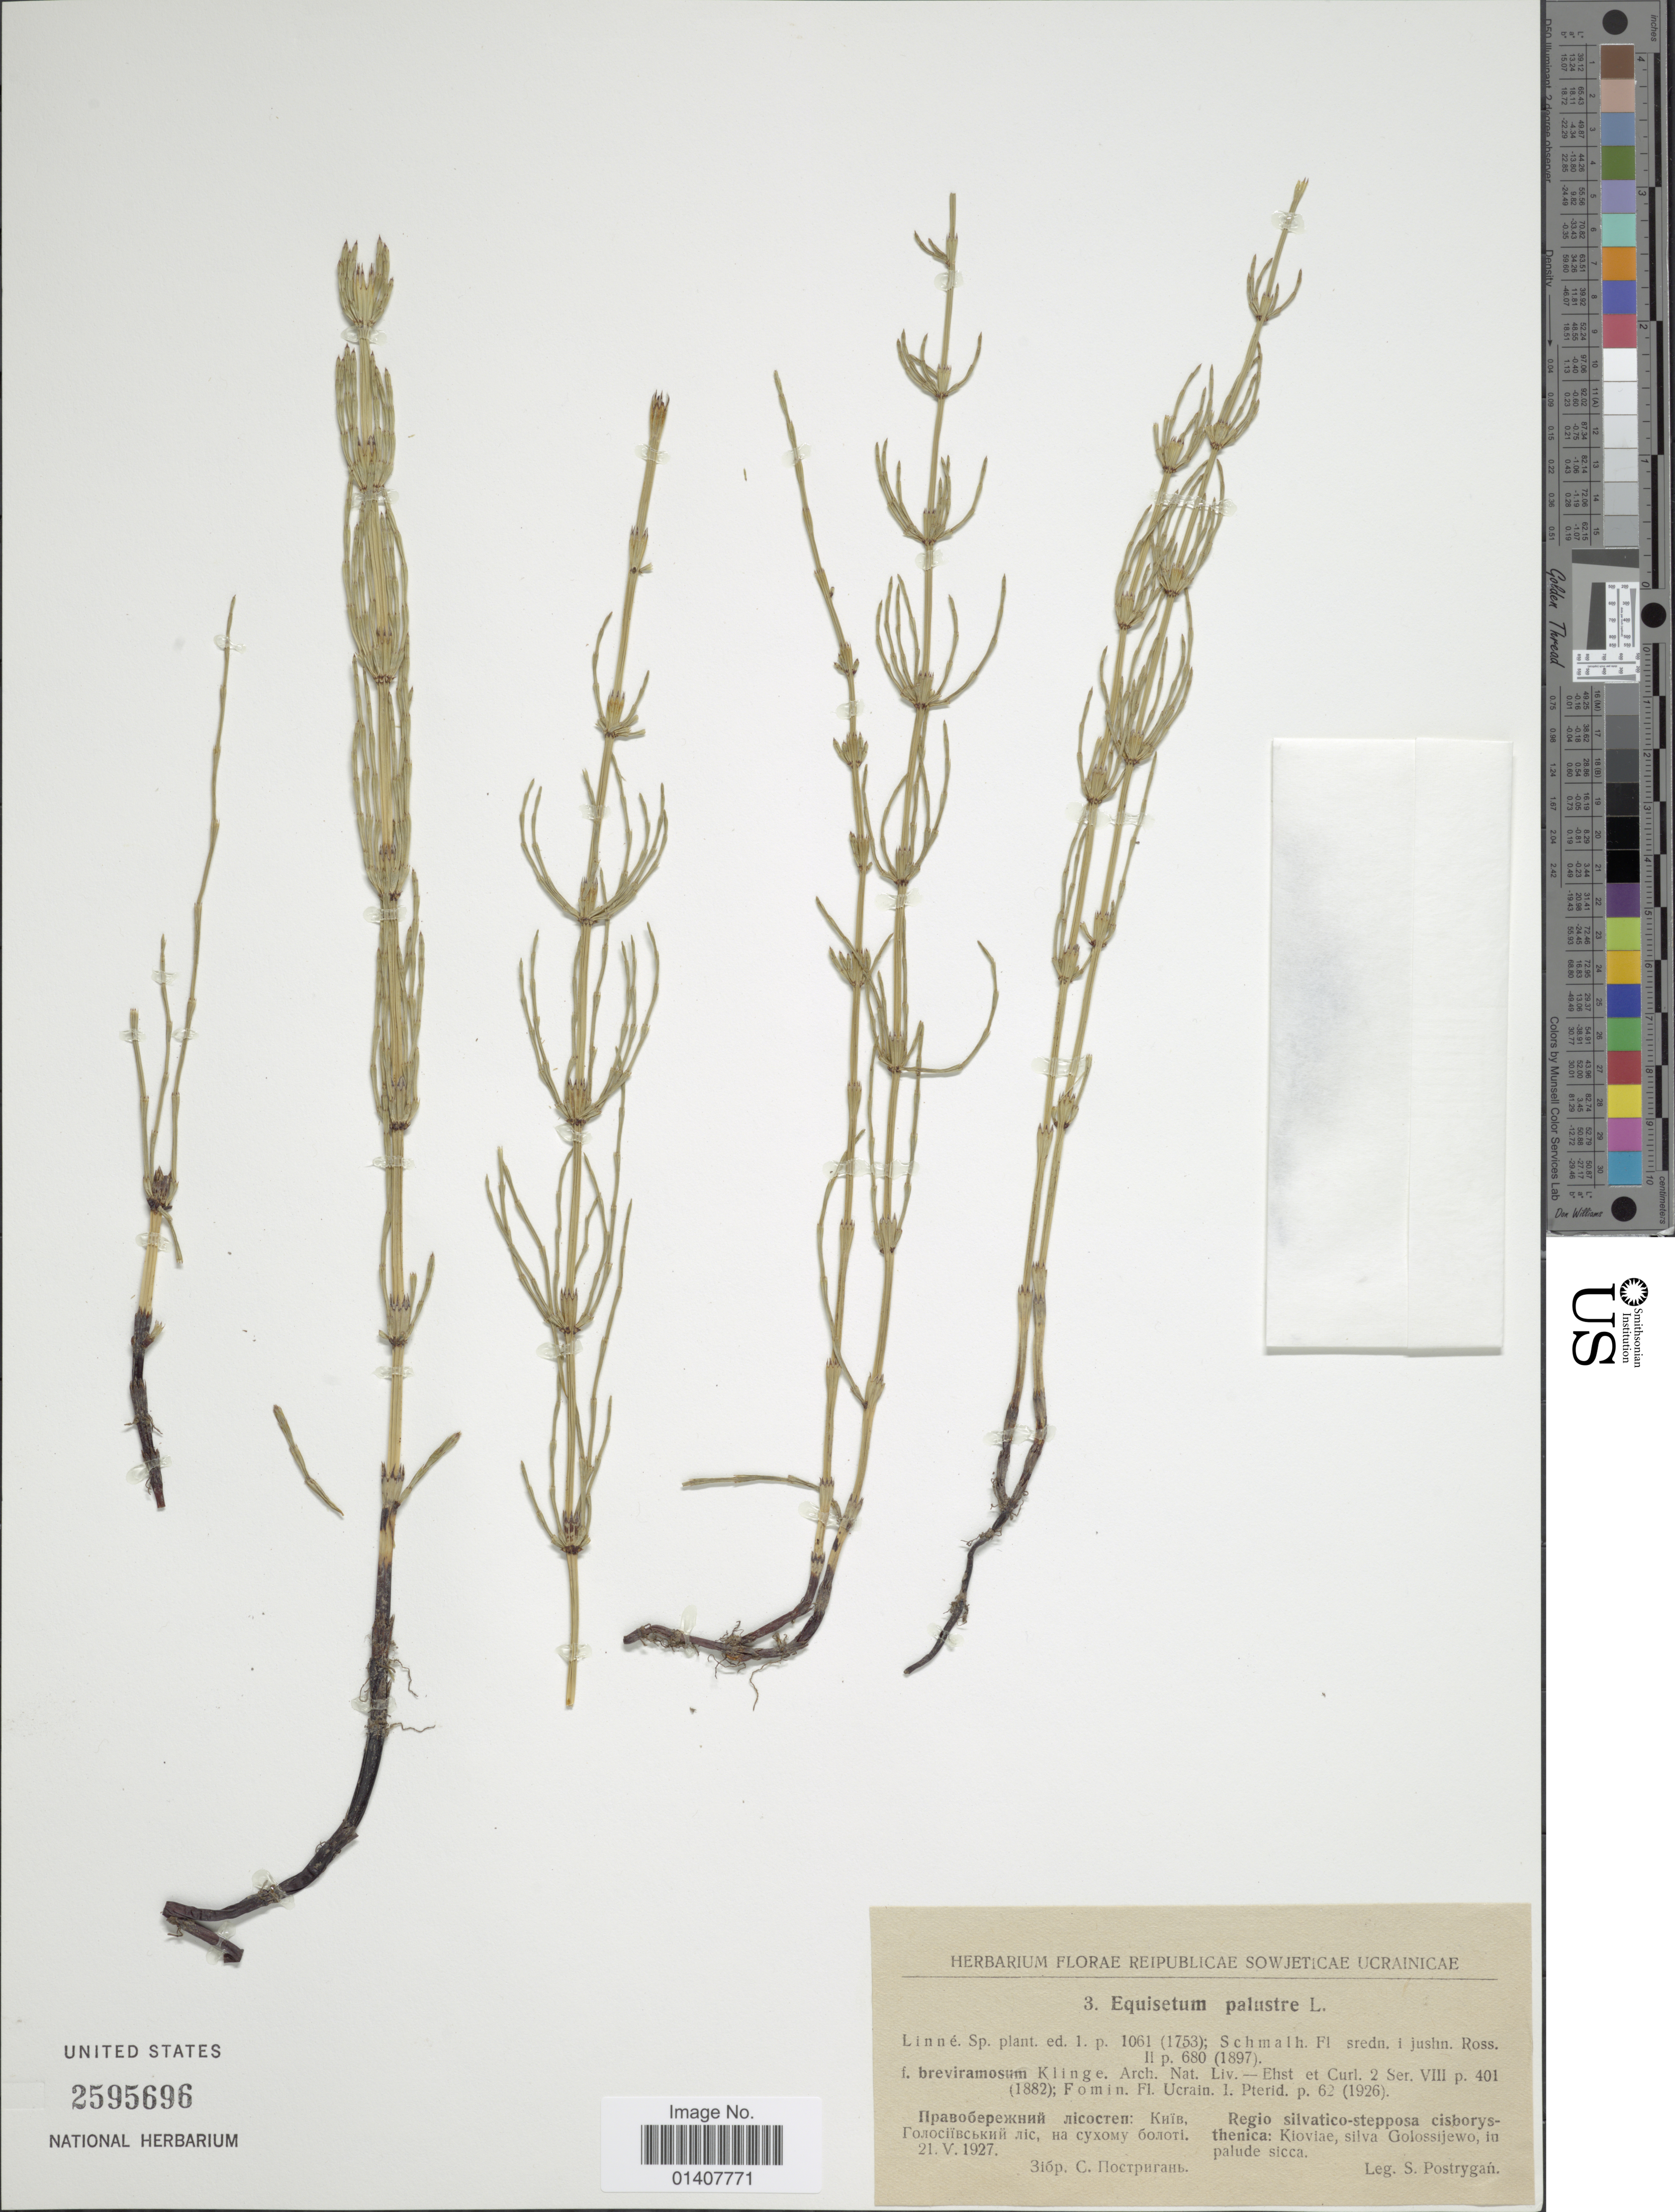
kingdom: Plantae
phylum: Tracheophyta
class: Polypodiopsida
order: Equisetales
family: Equisetaceae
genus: Equisetum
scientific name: Equisetum palustre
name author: L.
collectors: S. Postrygán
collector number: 6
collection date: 1927-05-21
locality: Regio silvatico-stepposa cisborysthenica: Kloviae, silva Golossijewo in palude sicca [interpreted]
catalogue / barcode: US 2595696